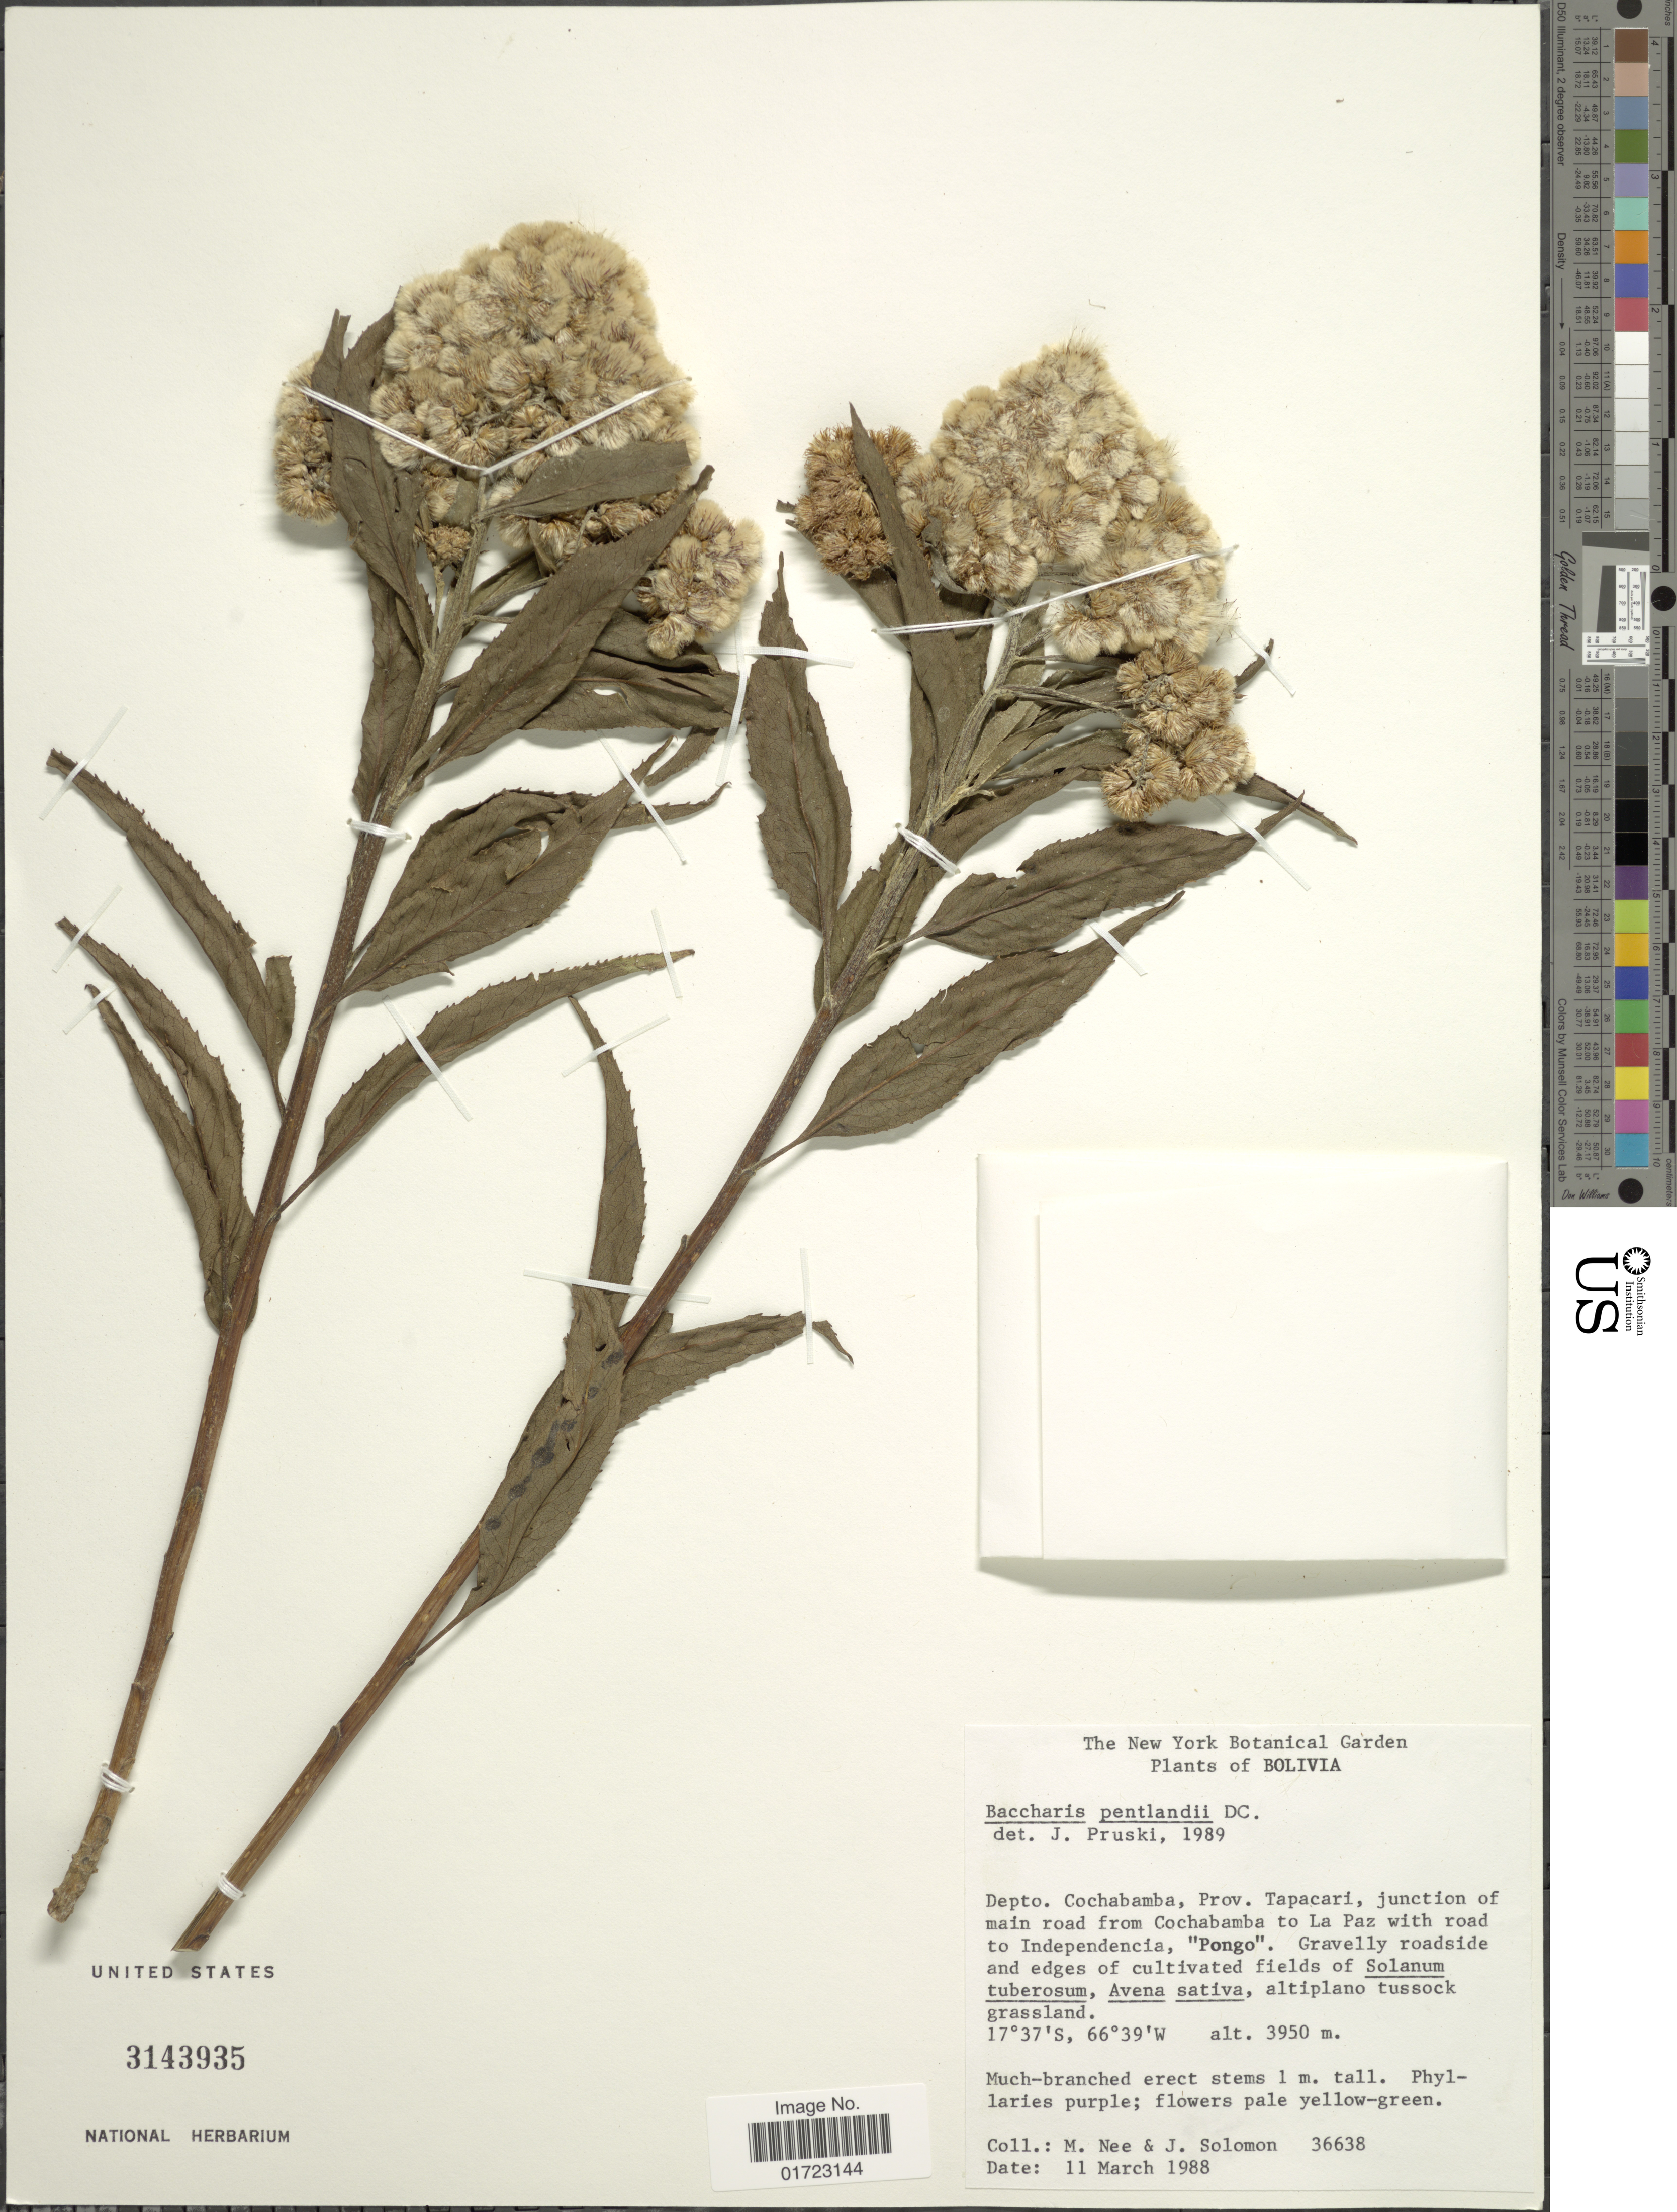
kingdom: Plantae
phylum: Tracheophyta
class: Magnoliopsida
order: Asterales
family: Asteraceae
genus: Baccharis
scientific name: Baccharis pentlandii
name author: DC.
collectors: M. Nee & J. Solomon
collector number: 36638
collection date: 1988-03-11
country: Bolivia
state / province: Cochabamba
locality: Prov. tapacari, junction of main road from Cochabamba to La Paz with road to Inependencia, "Pongo"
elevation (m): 3950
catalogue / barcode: US 3143935